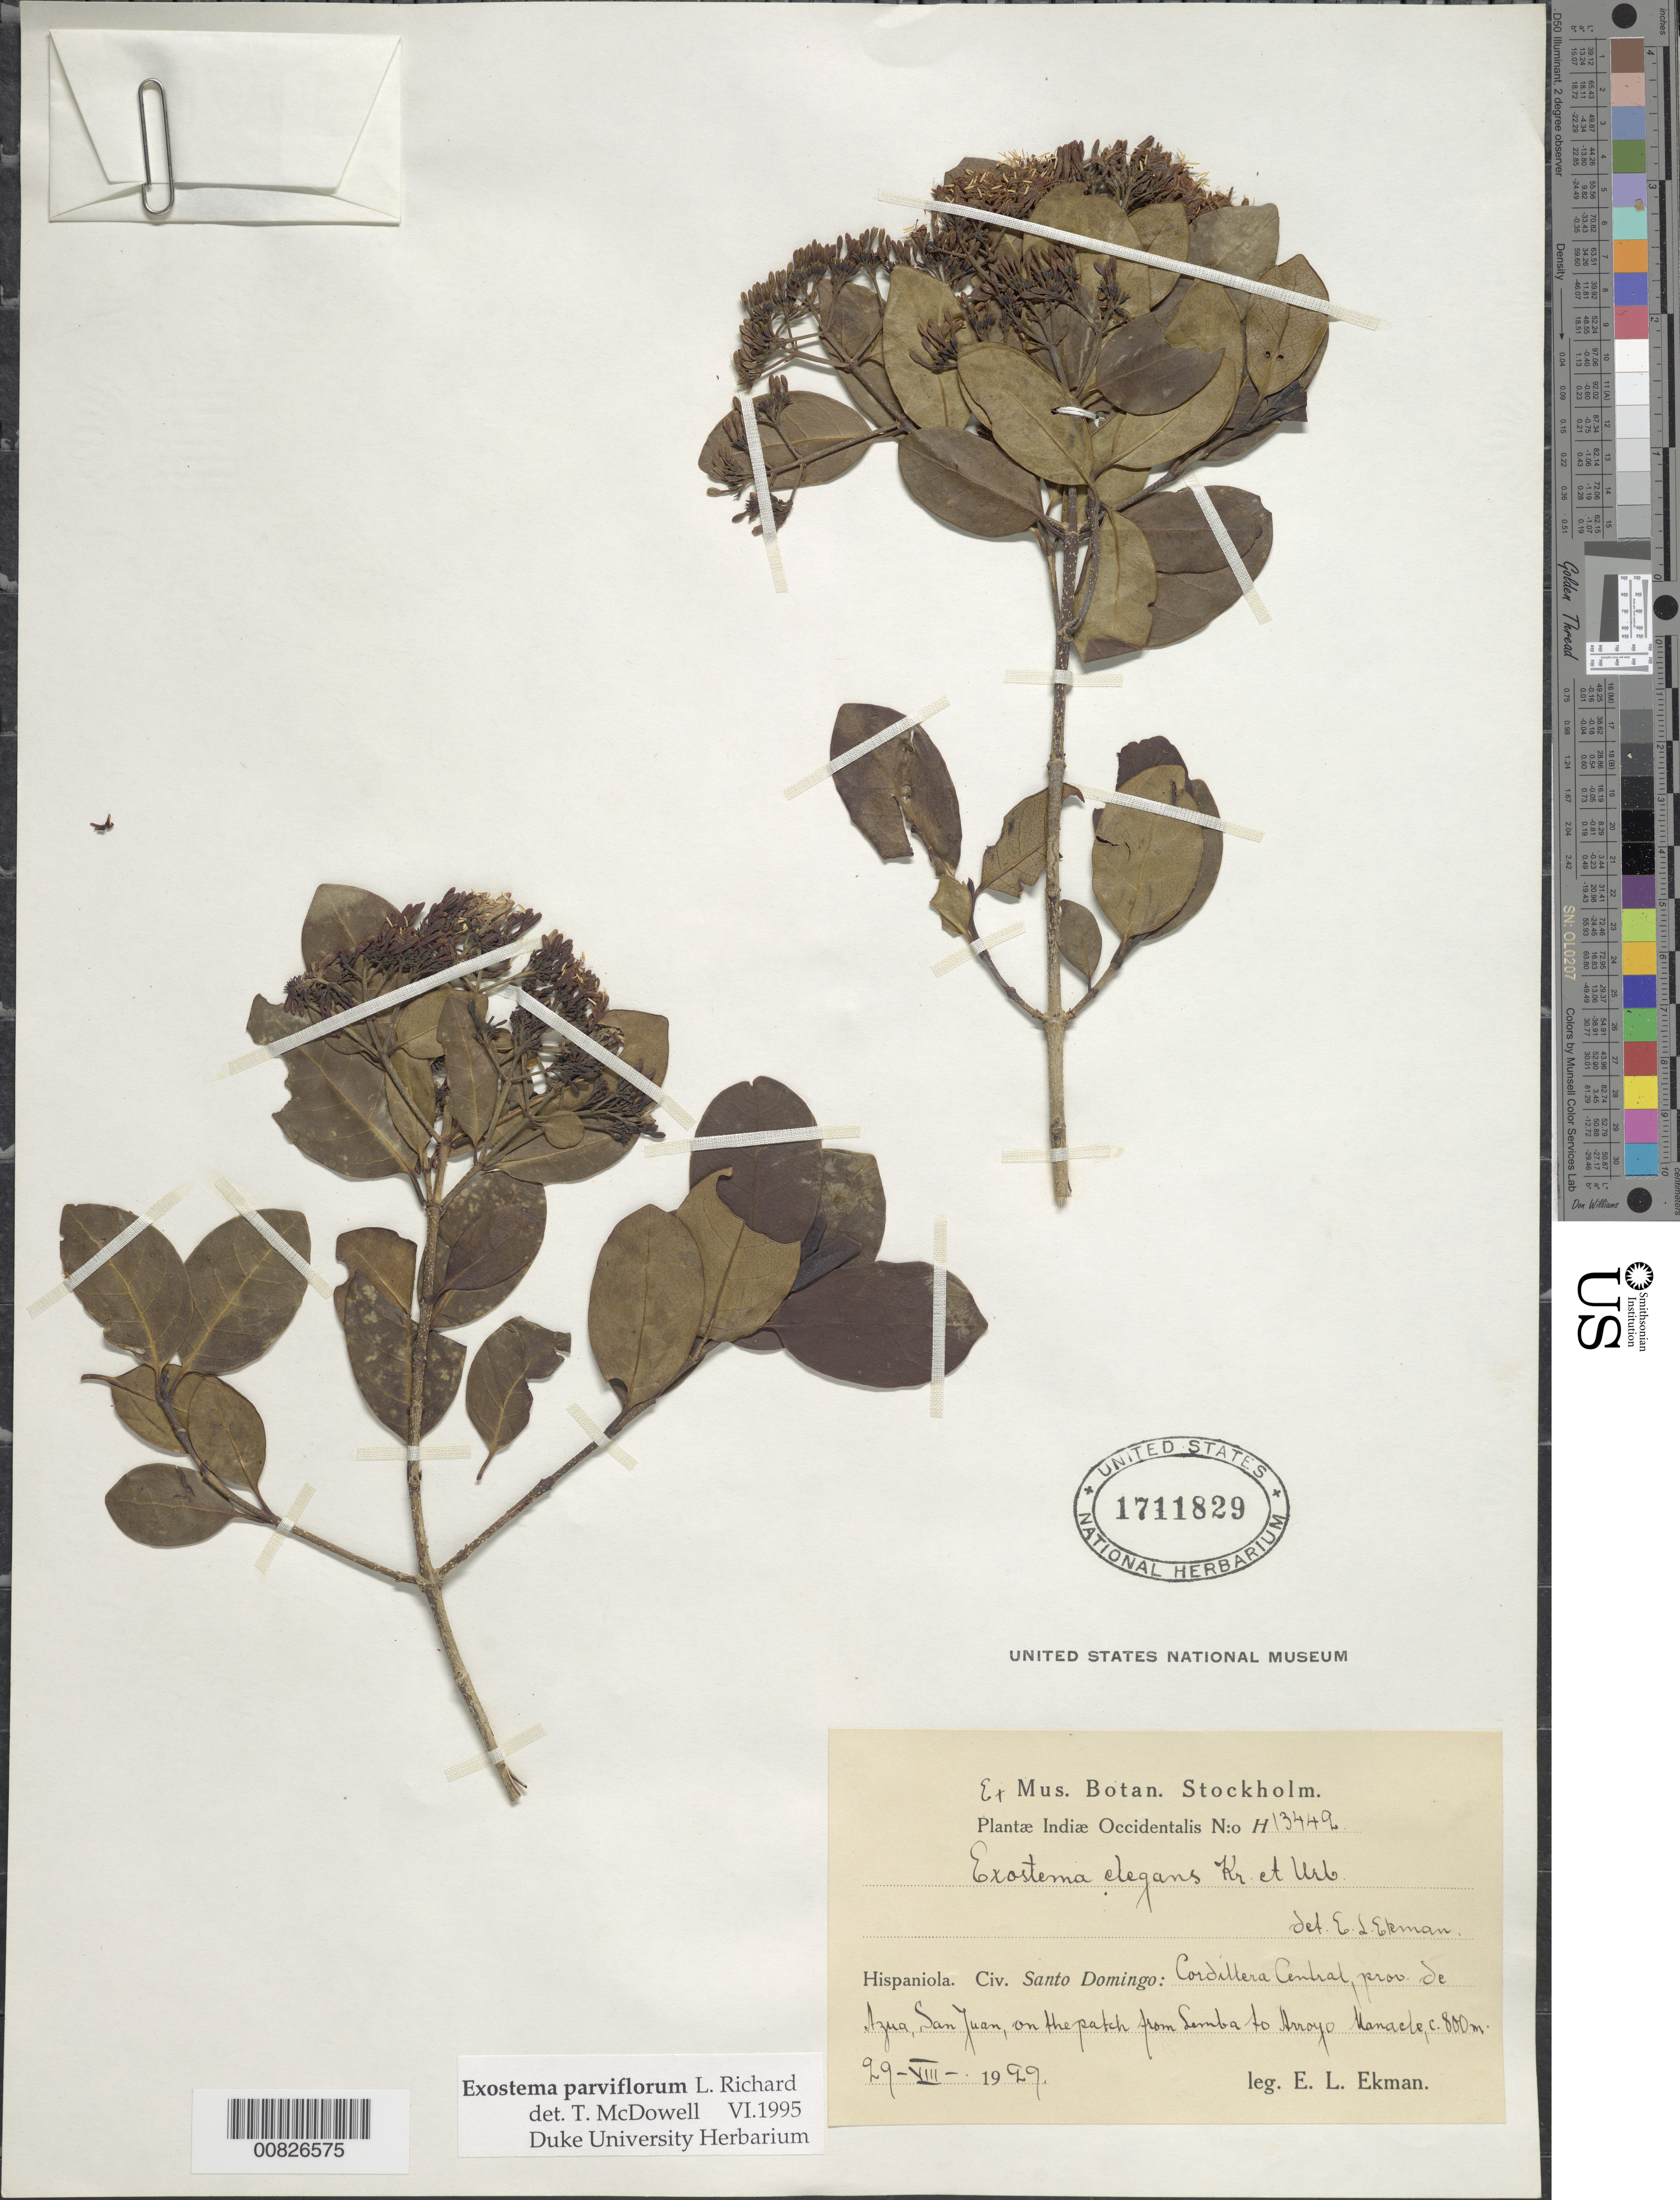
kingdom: Plantae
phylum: Tracheophyta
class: Magnoliopsida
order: Gentianales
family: Rubiaceae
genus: Exostema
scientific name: Exostema parviflorum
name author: A. Rich. ex Humb. & Bonpl.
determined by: McDowell, T.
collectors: E. L. Ekman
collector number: H 13442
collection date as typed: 29 Aug 1929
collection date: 1929-08-29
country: Dominican Republic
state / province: Azua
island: Hispaniola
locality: Cordillera Central; San Juan, on the patch from Lemba to Arroyo Manacle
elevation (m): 800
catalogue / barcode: US 1711829